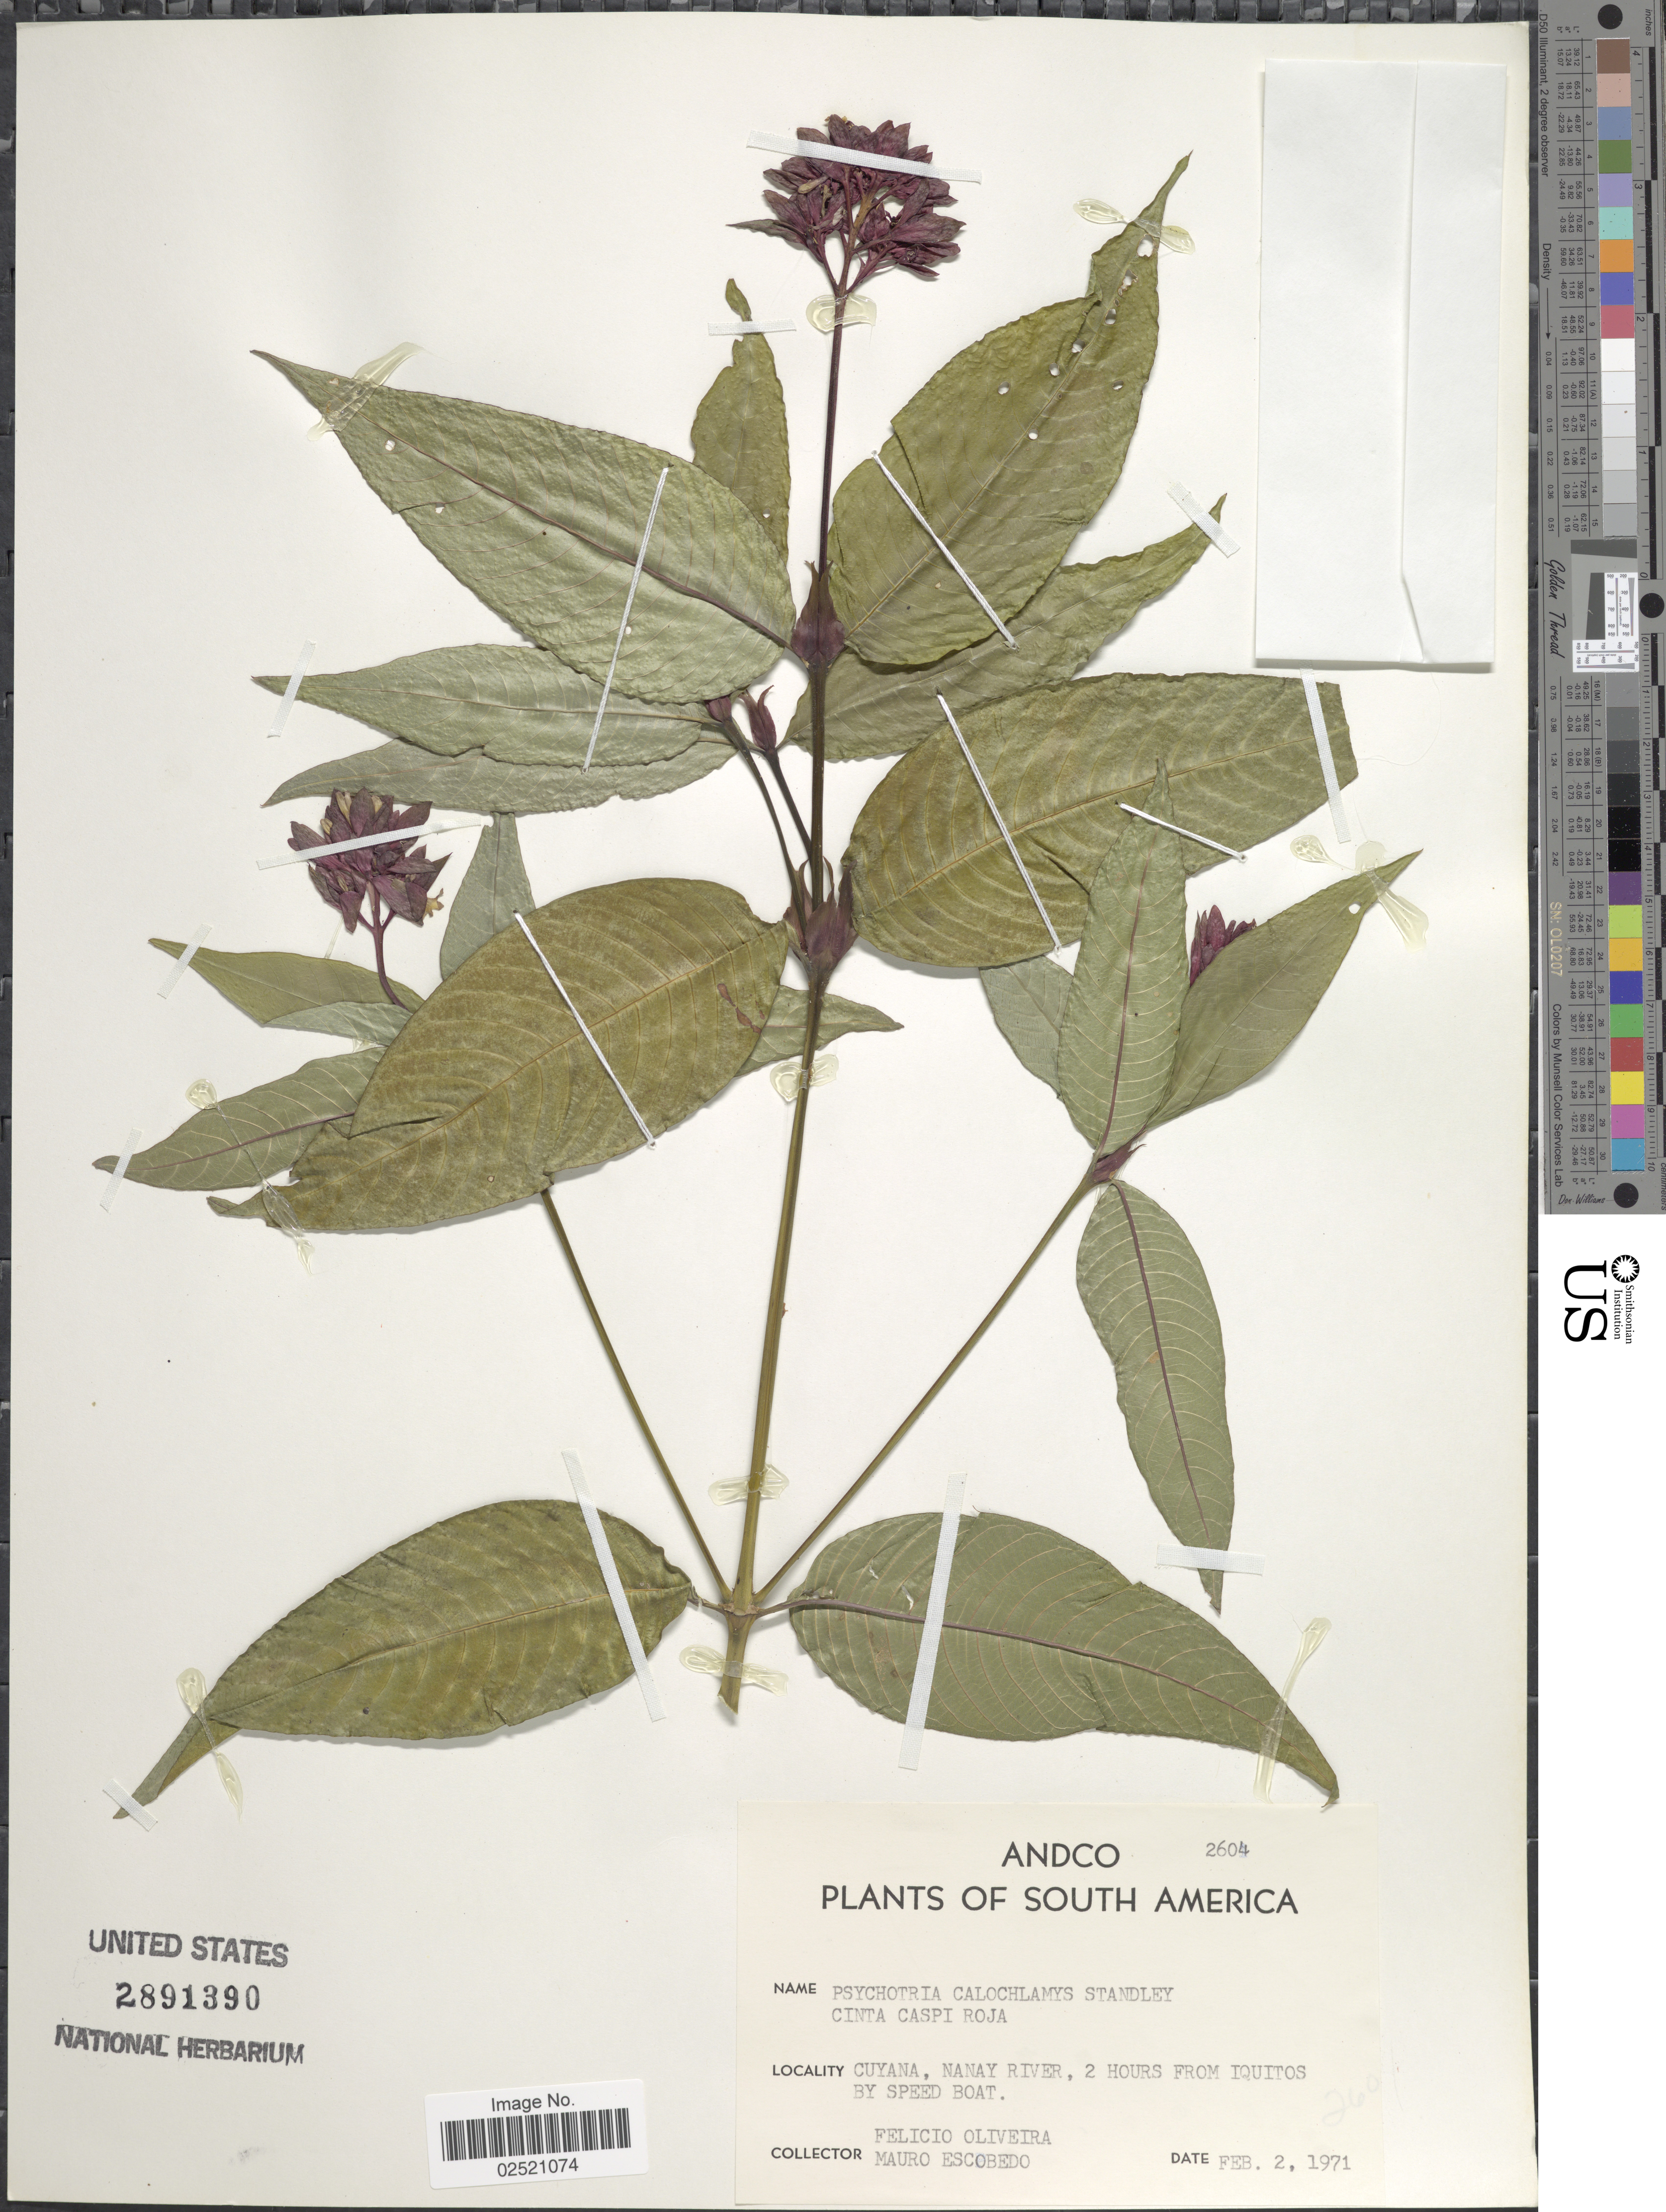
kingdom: Plantae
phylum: Tracheophyta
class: Magnoliopsida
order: Gentianales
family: Rubiaceae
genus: Psychotria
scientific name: Psychotria calochlamys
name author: Standl.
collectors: F. Oliveira & M. Escobedo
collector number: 2604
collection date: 1971-02-02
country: Peru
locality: Andco, South America, Cuyana, Nanay River, 2 hours from Iquitos by speed boat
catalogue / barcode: US 2891390